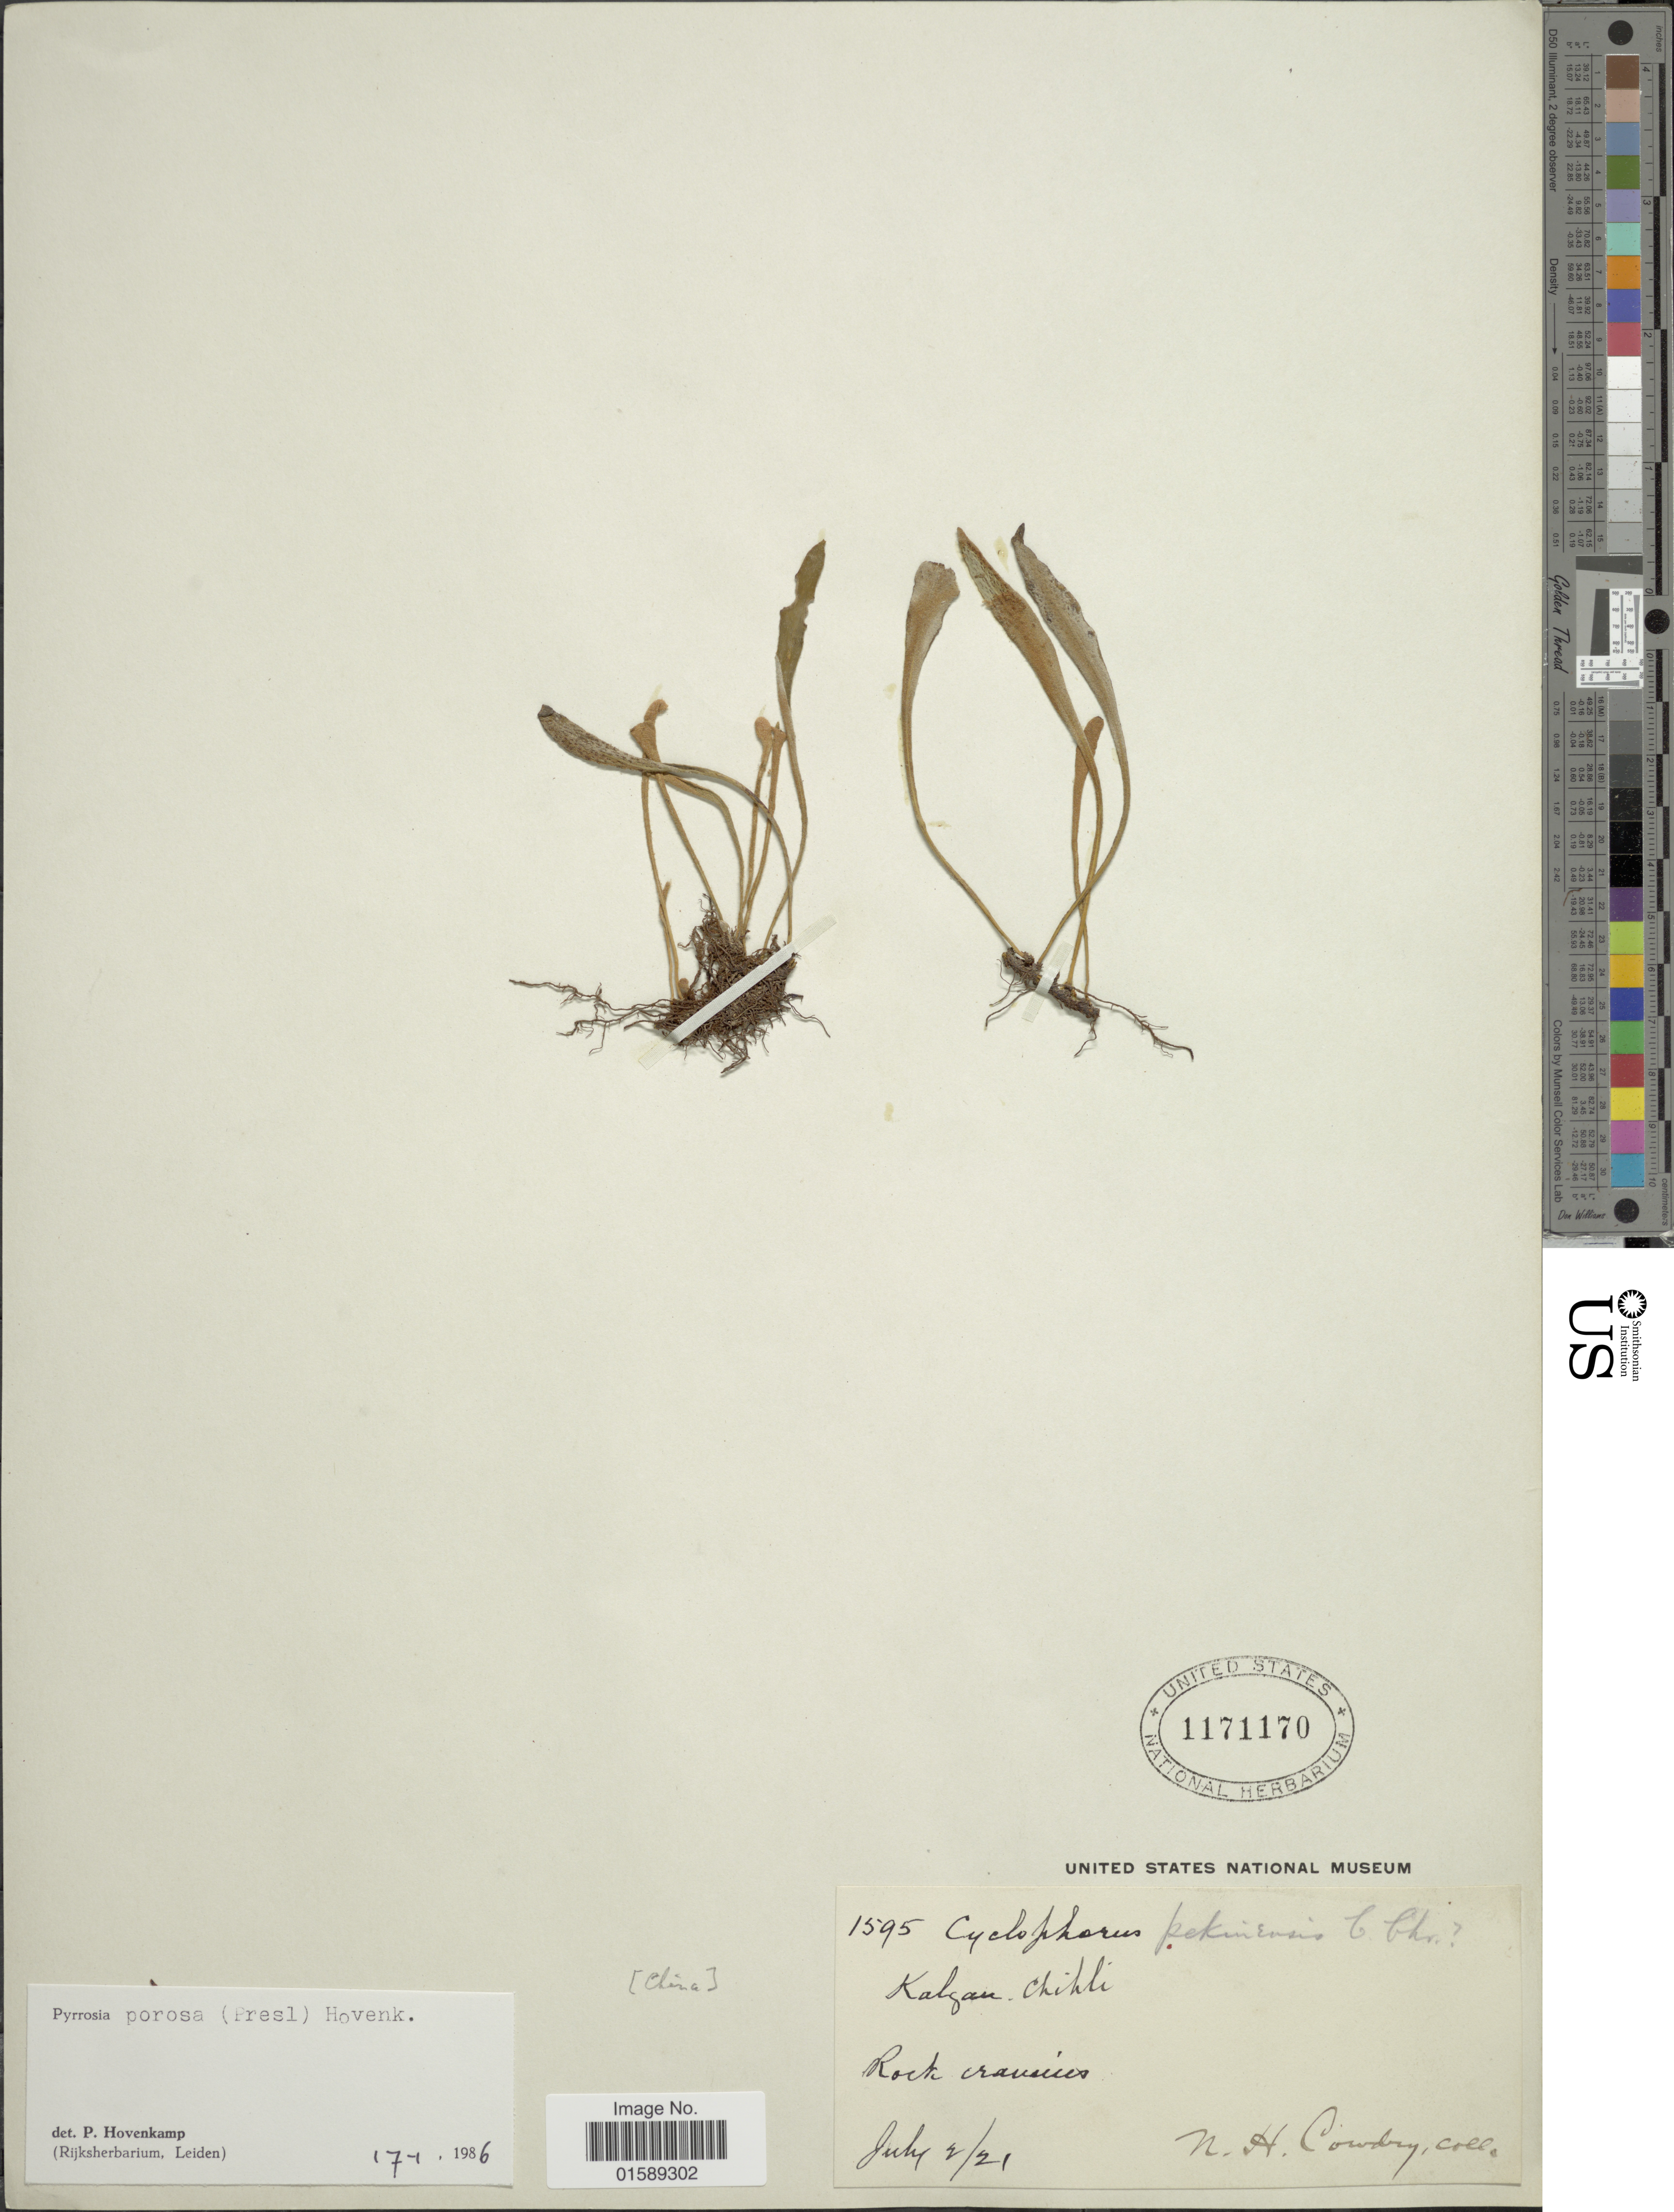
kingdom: Plantae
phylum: Tracheophyta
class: Polypodiopsida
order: Polypodiales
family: Polypodiaceae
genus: Pyrrosia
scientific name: Pyrrosia porosa var. porosa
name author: (C. Presl) Hovenkamp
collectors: N. H. Cowdry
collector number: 1595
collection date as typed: Transcribed d/m/y: 2/7/21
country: China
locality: Kalgan Chihli.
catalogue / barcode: US 1171170